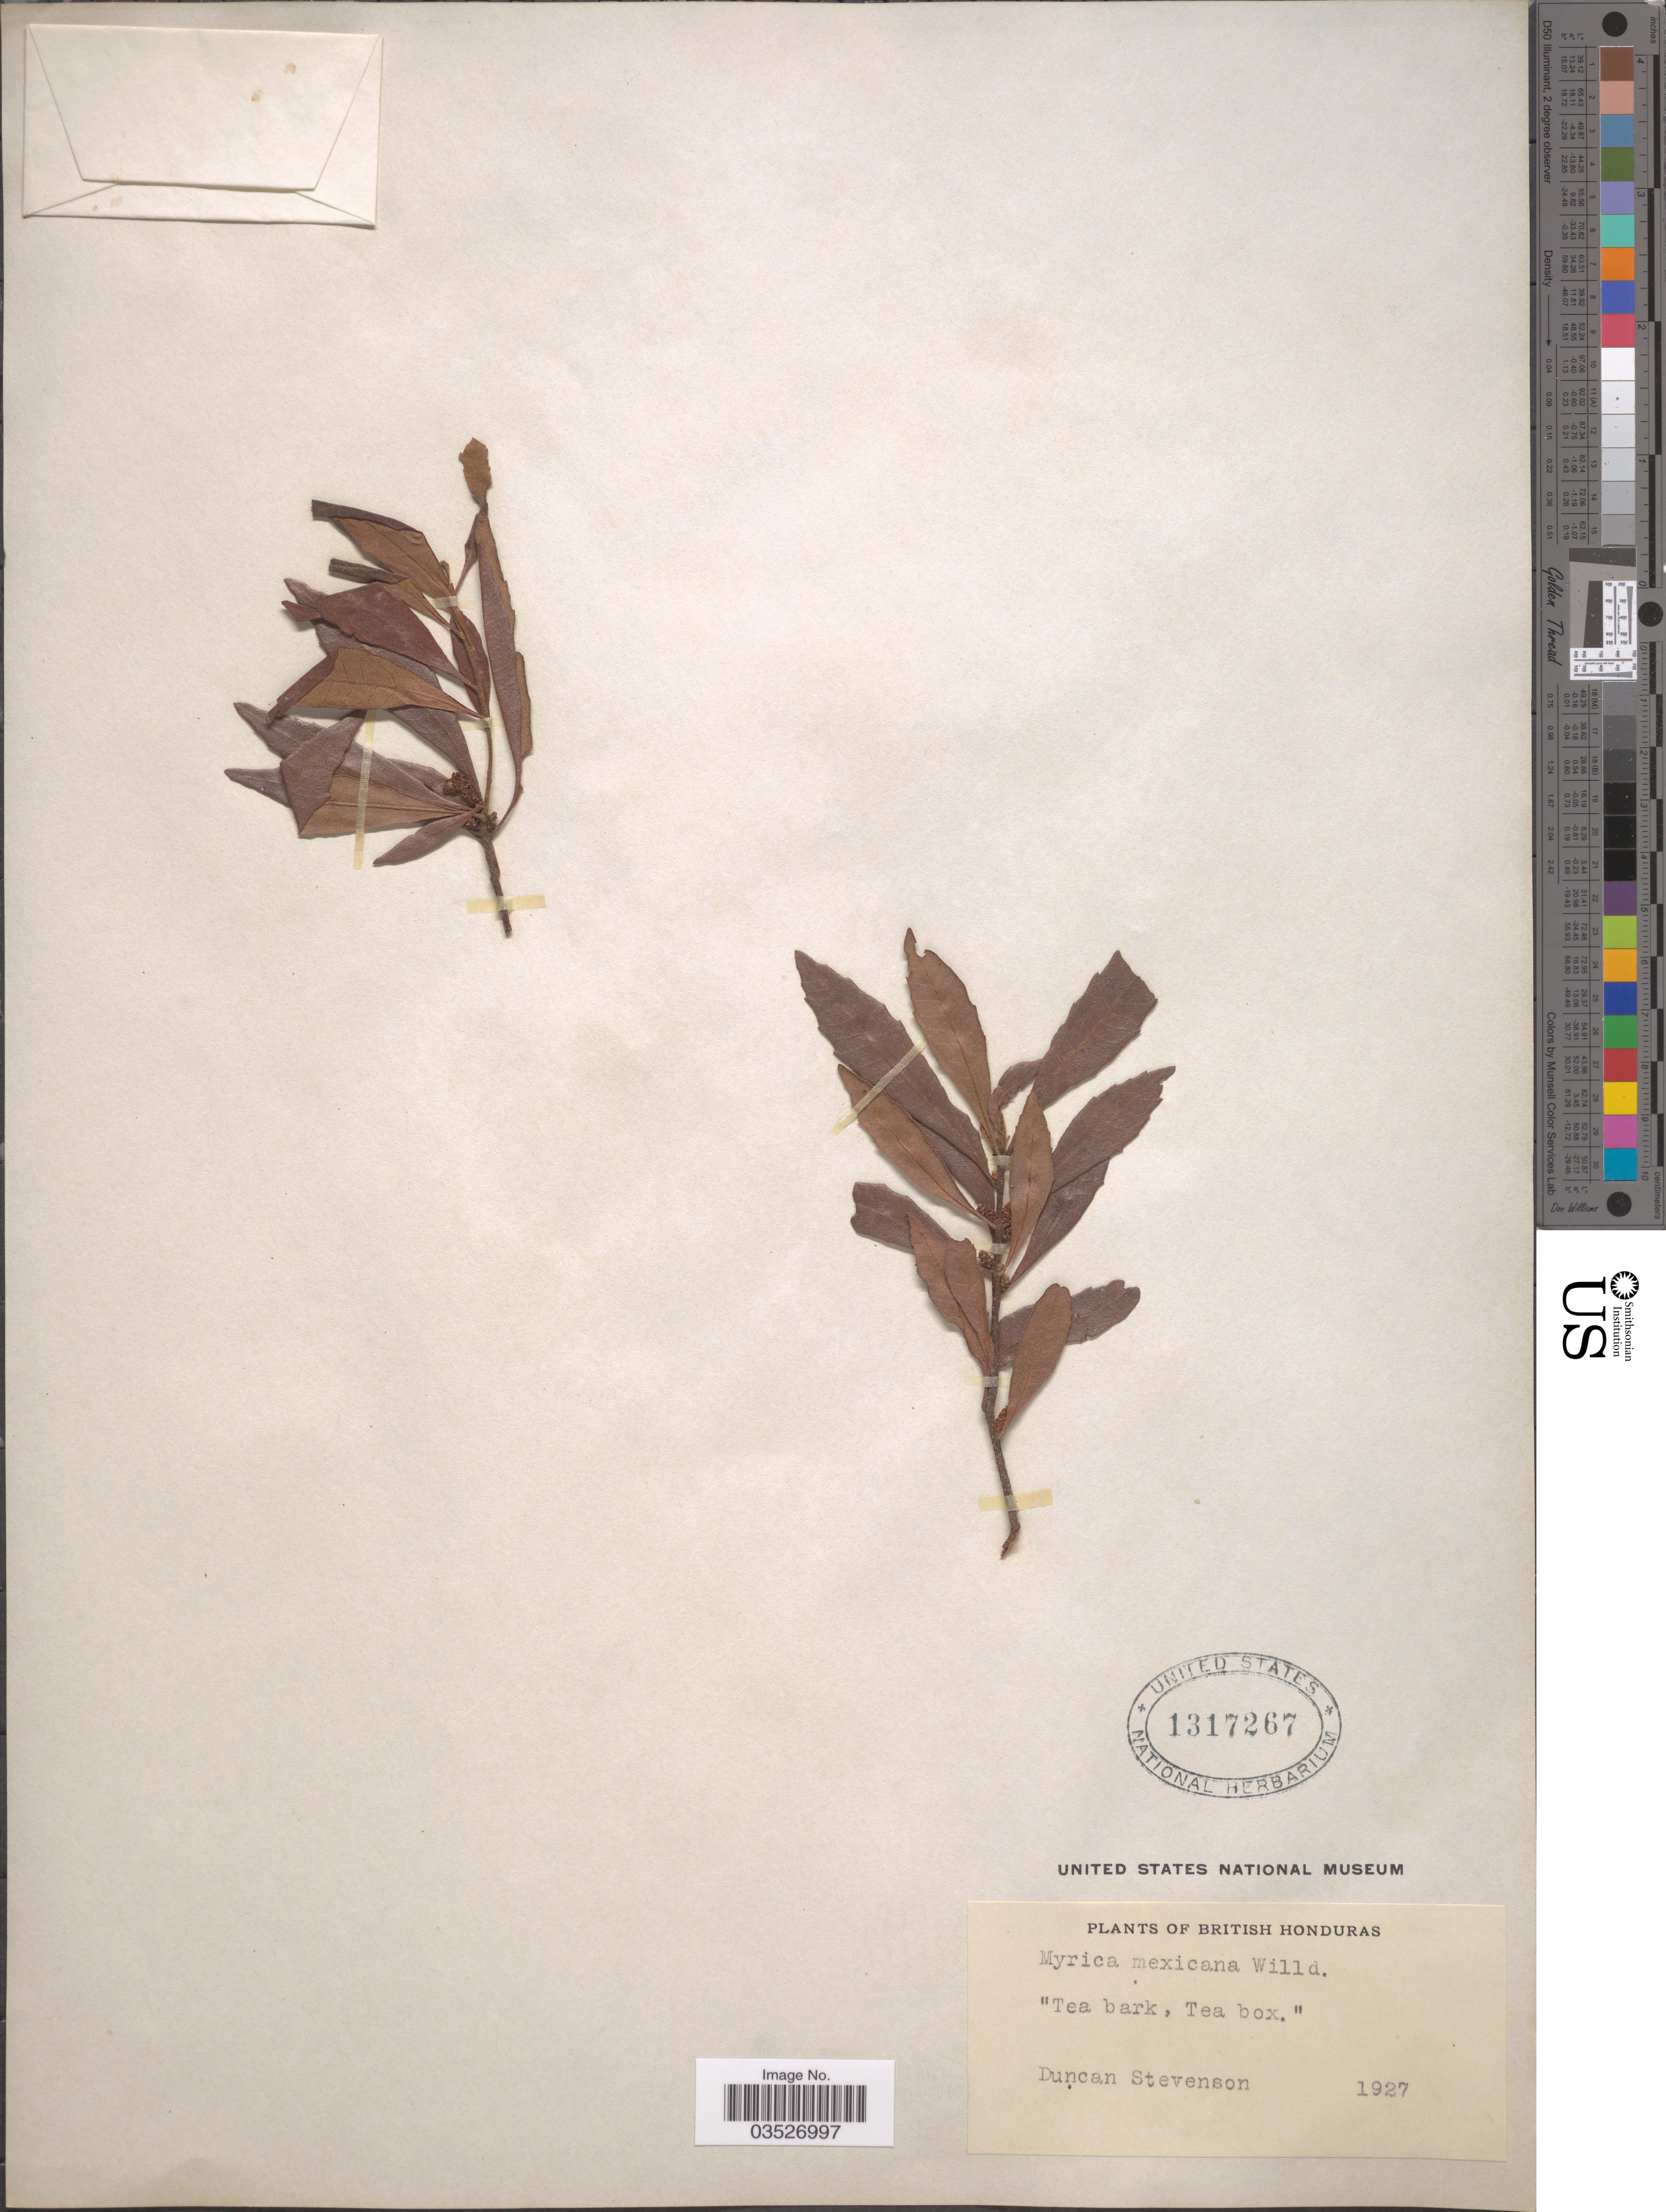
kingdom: Plantae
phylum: Tracheophyta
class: Magnoliopsida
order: Fagales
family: Myricaceae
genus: Morella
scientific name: Morella cerifera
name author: (L.) Small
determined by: Strong, Mark T., (BOT), Smithsonian Institution - National Museum of Natural History (UNITED STATES)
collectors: D. Stevenson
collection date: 1927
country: Belize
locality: British Honduras.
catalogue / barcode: US 1317267